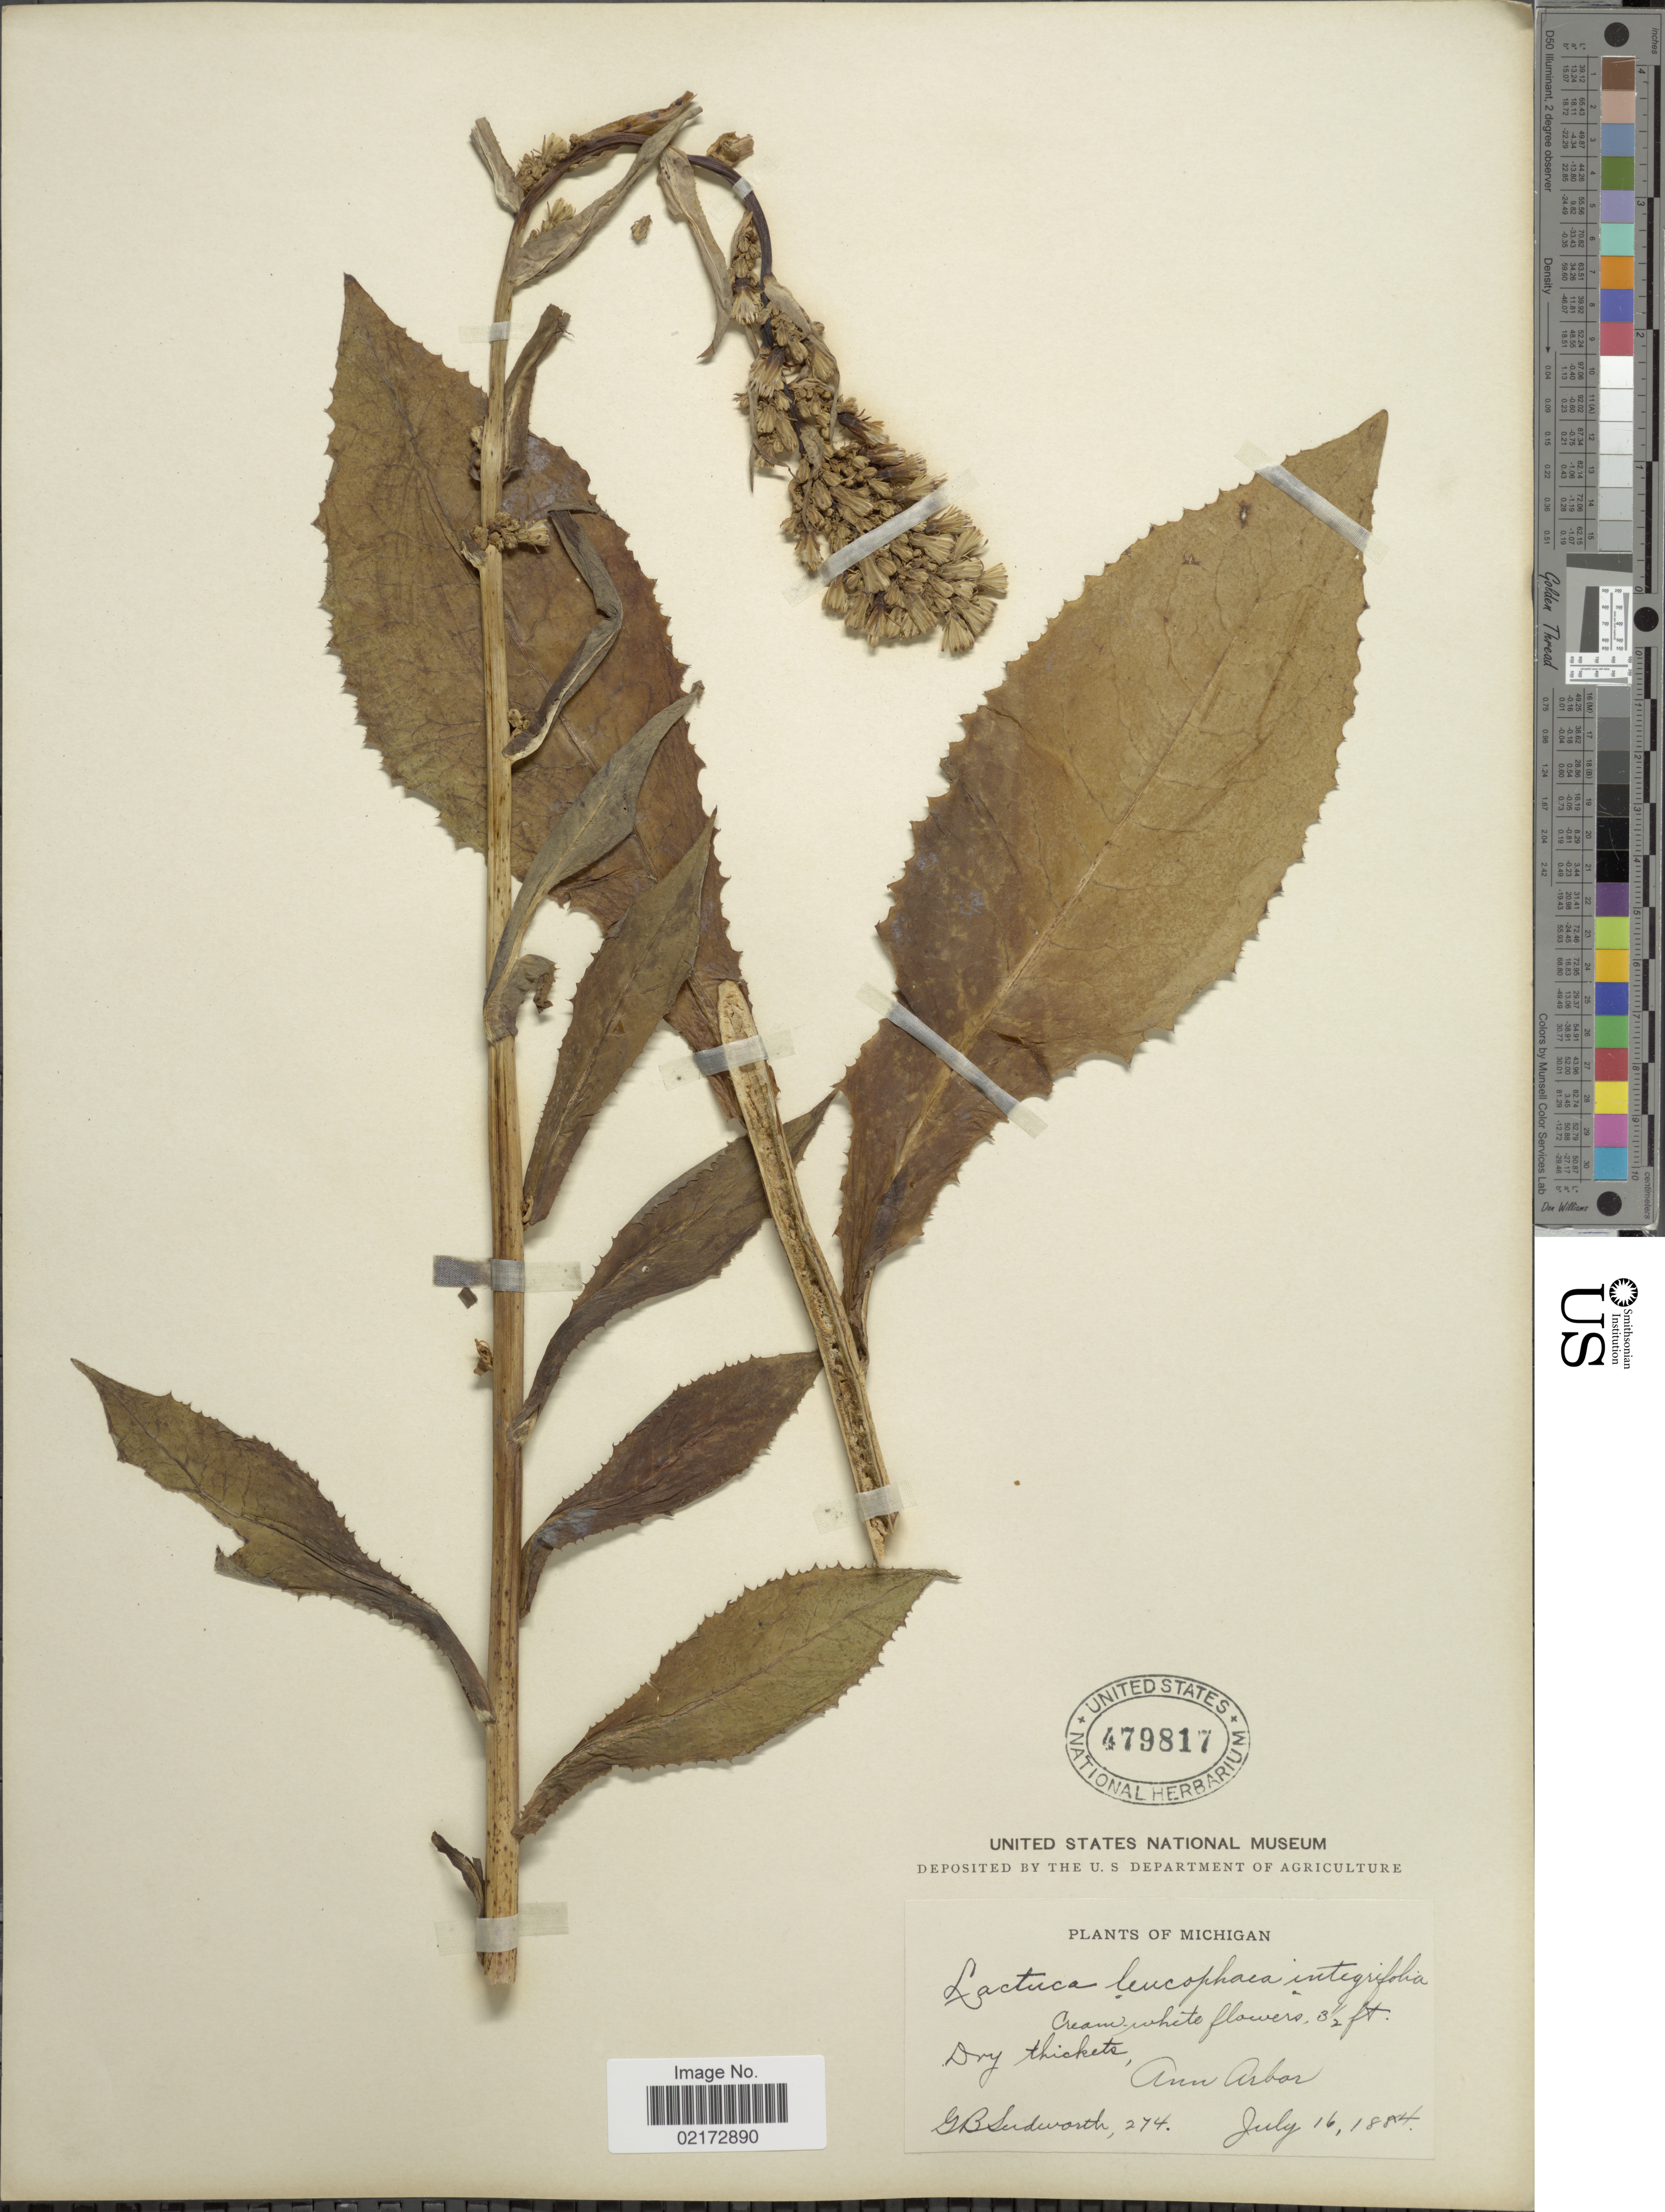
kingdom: Plantae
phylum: Tracheophyta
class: Magnoliopsida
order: Asterales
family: Asteraceae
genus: Lactuca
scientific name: Lactuca biennis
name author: (Moench) Fernald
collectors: G. B. Sudworth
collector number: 274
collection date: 1884-07-16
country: United States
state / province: Michigan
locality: Ann Arbor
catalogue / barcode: US 479817